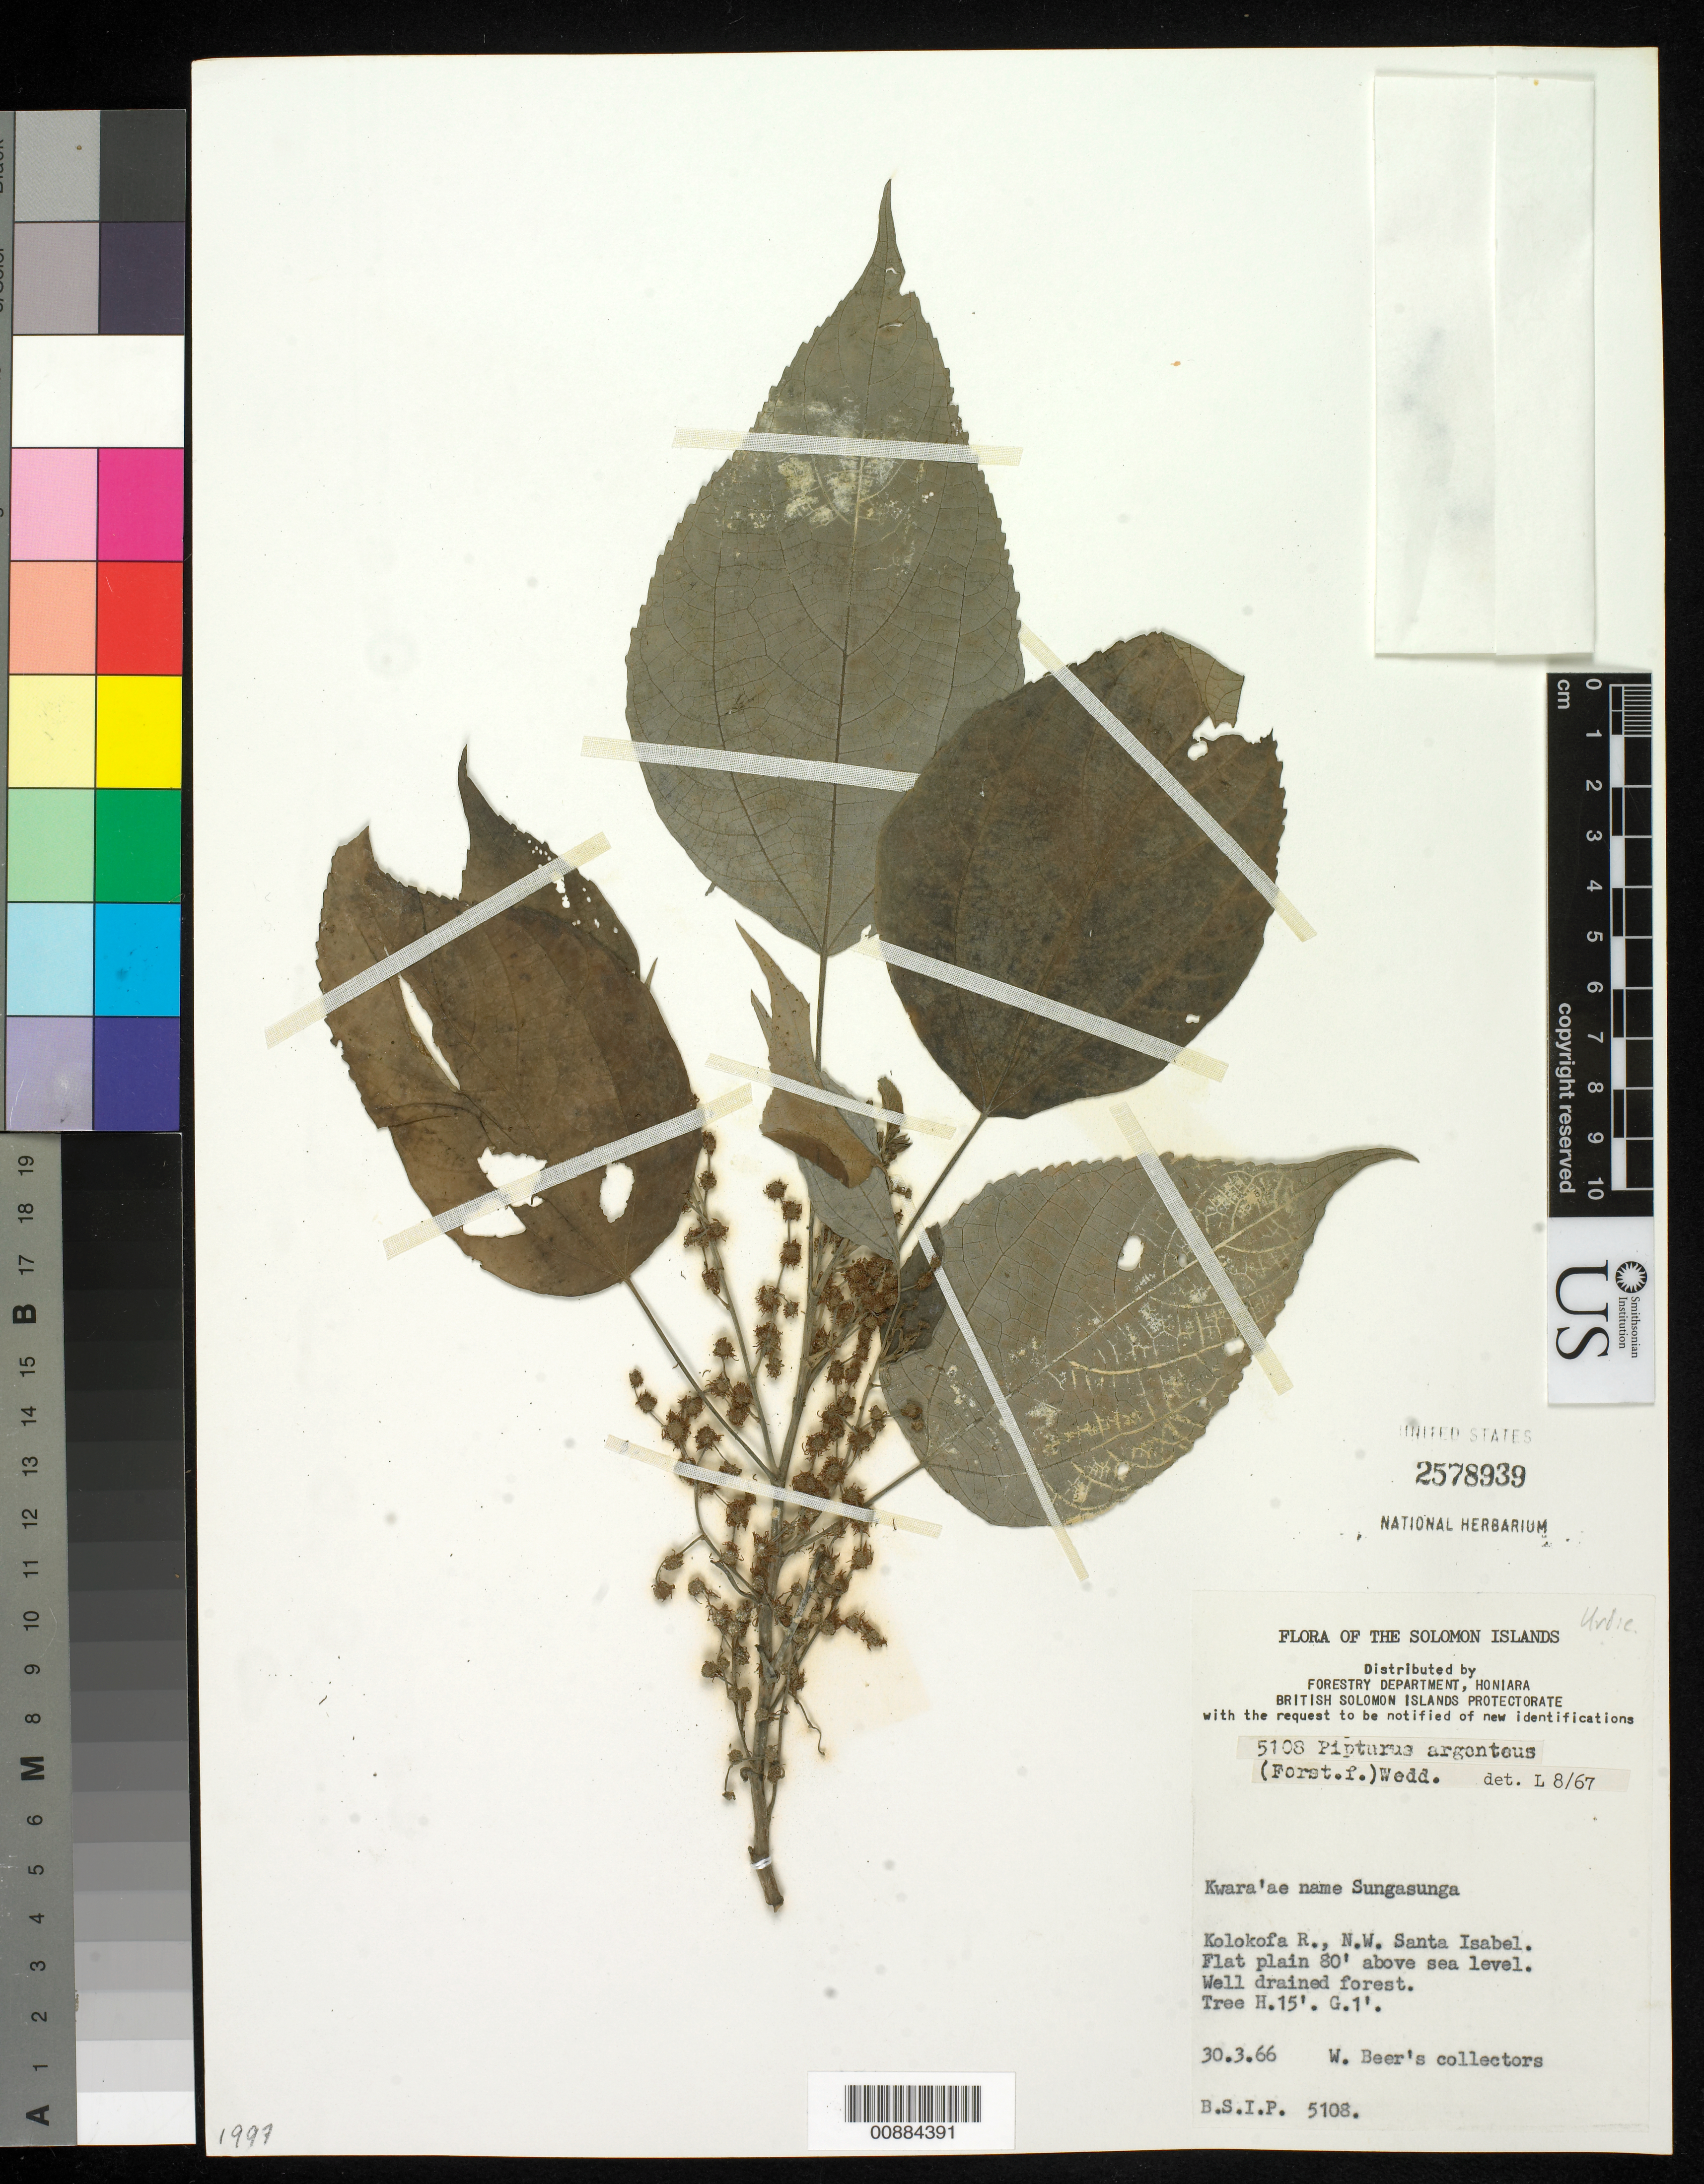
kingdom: Plantae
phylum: Tracheophyta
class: Magnoliopsida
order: Rosales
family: Urticaceae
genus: Pipturus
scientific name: Pipturus argenteus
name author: (G. Forst.) Wedd.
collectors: W. Beer's Collectors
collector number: BSIP 5108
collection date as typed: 30 Mar 1966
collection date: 1966-03-30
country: Solomon Islands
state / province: Isabel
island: Santa Isabel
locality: Kolokofa R., N.W. Santa Isabel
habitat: Flat plain, well drained forest.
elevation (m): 24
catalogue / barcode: US 2578939